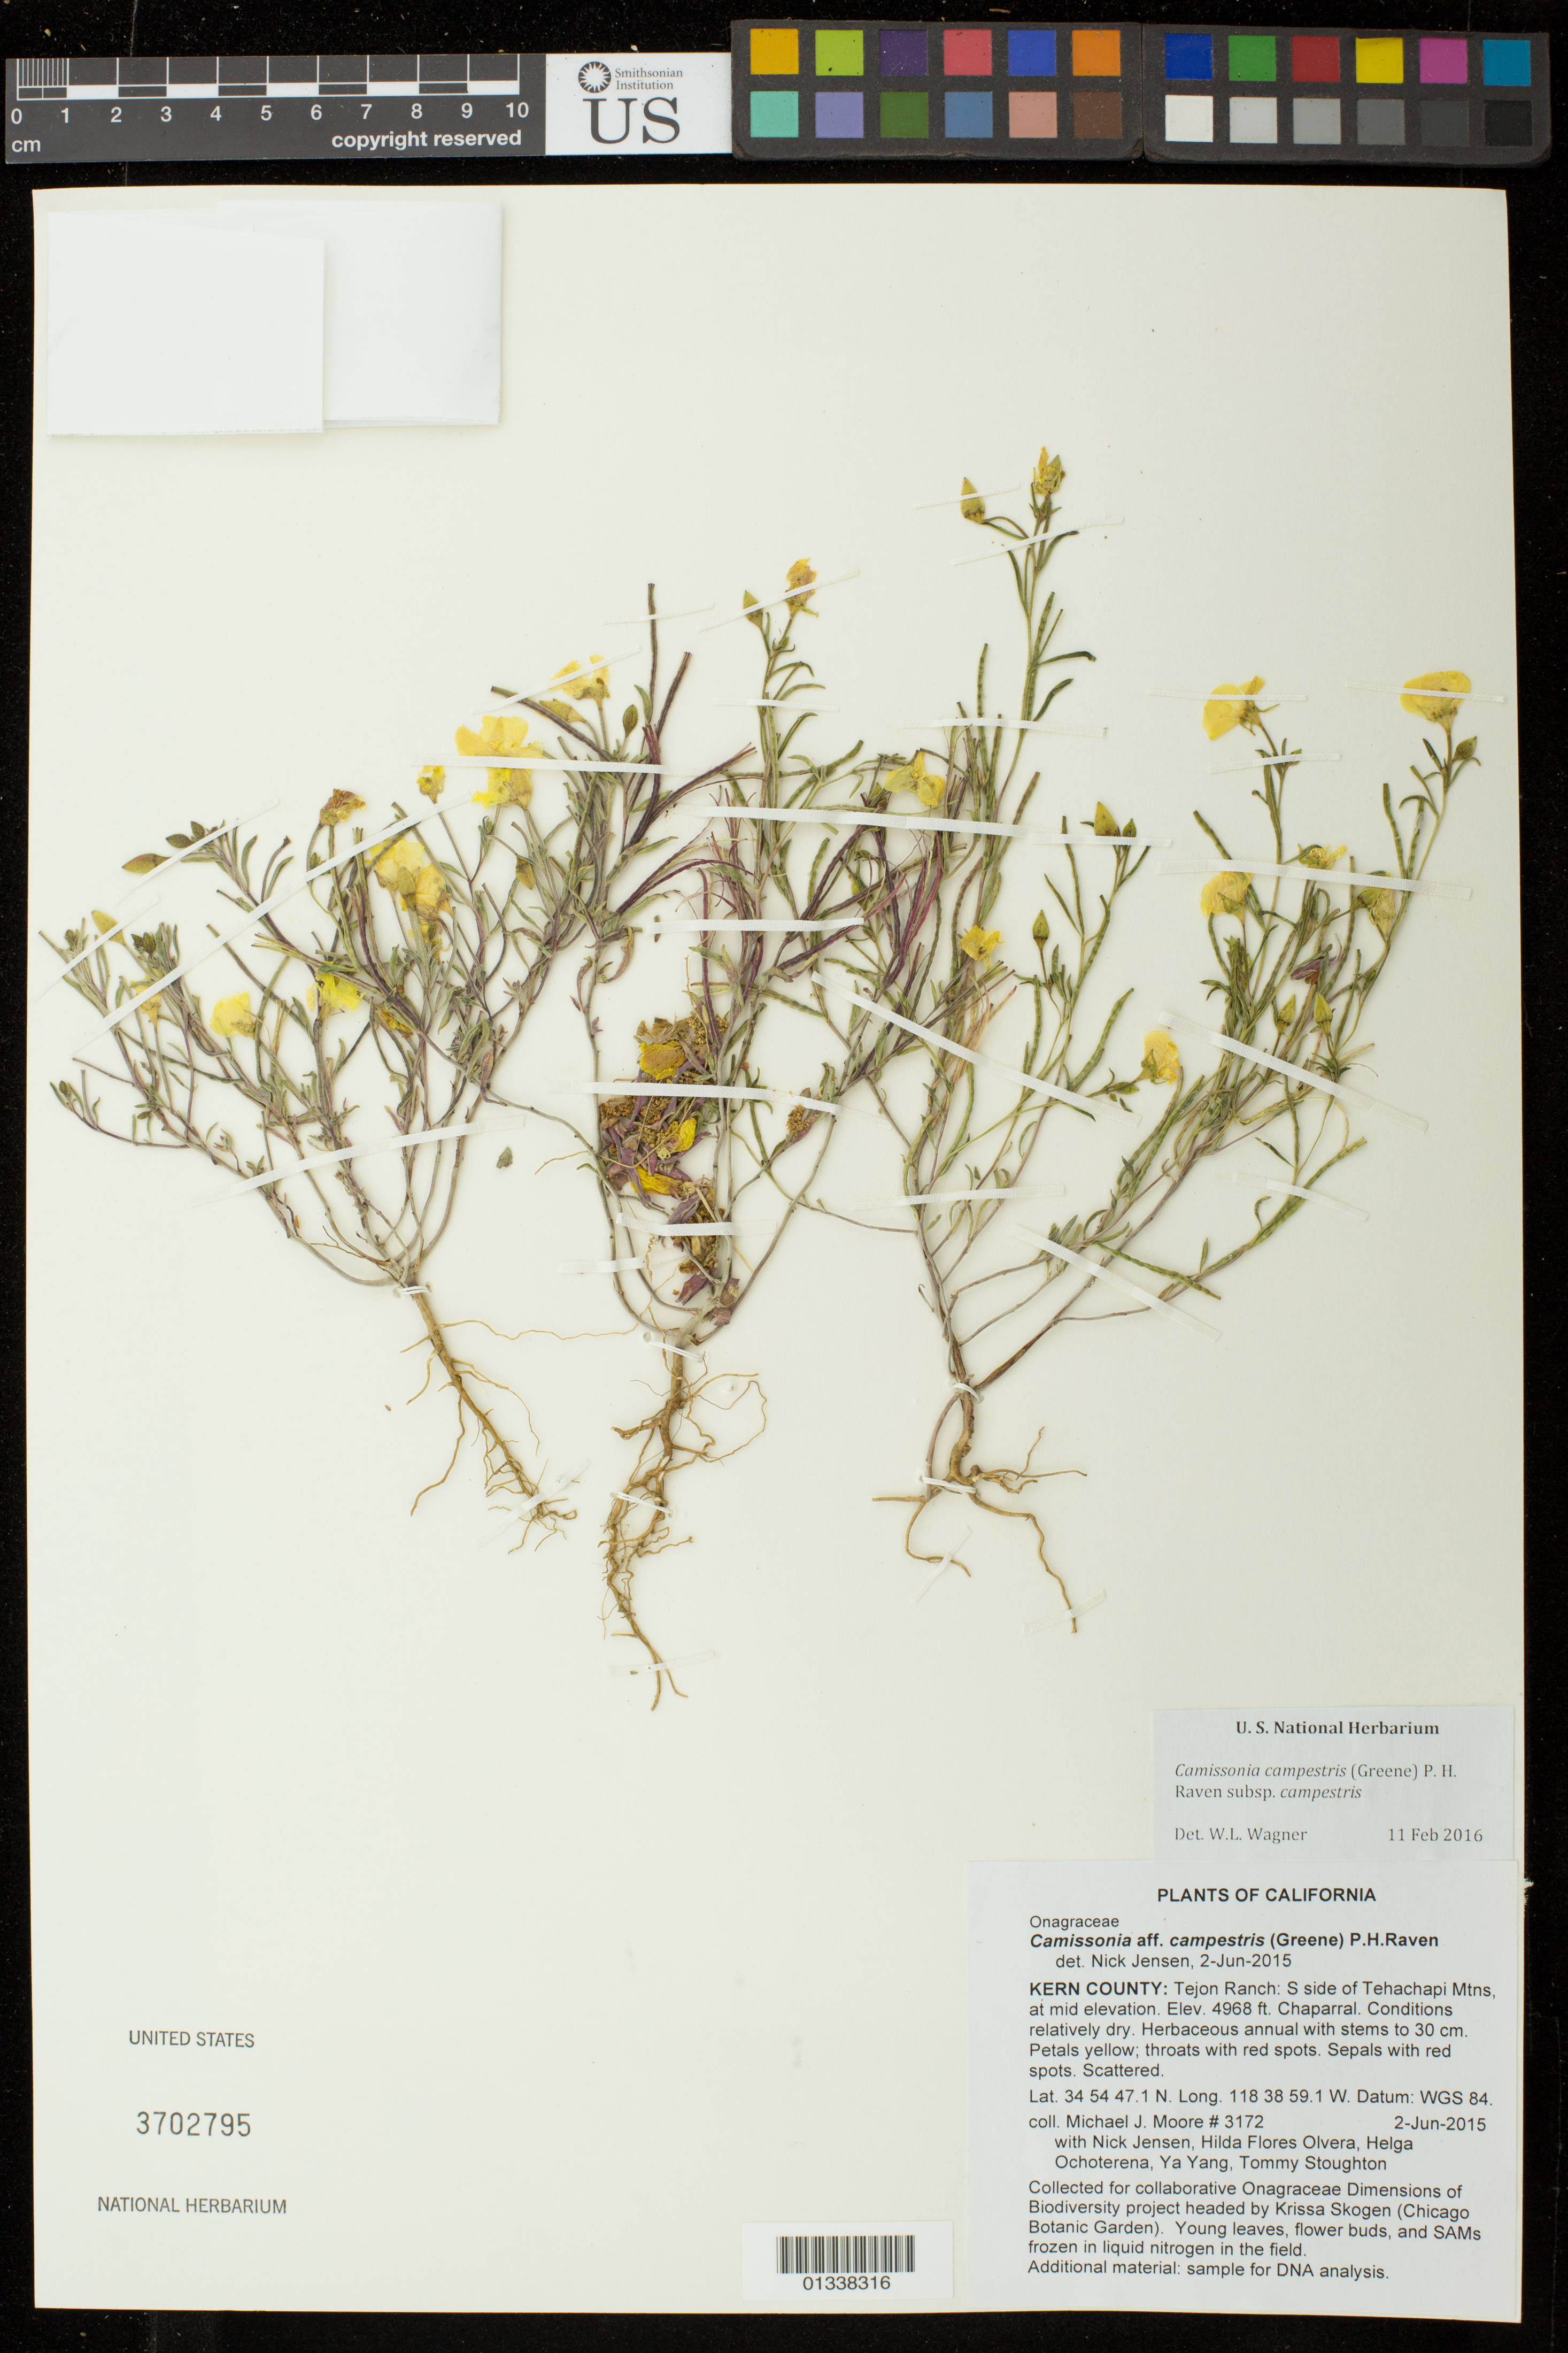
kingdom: Plantae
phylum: Tracheophyta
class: Magnoliopsida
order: Myrtales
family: Onagraceae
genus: Camissonia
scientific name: Camissonia campestris subsp. campestris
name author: (Greene) P.H. Raven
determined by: Wagner, W. L., (BOT), Smithsonian Institution - National Museum of Natural History (UNITED STATES)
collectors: M. J. Moore, N. Jensen, H. Flores Olvera, H. Ochoterena-B., Y. Yang & T. Stoughton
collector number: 3172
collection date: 2015-06-02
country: United States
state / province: California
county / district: Kern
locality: Tejon Ranch: S side of Tehachapi Mtns, at mid elevation.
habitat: Chaparral. Conditions relatively dry.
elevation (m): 1514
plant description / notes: Collected for collaborative Onagraceae Dimensions of Biodiversity project headed by Krissa Skogen (Chicago Botanic Garden). Young leaves, flower buds, and SAMs frozen in liquid nitrogen in the field.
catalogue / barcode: US 3702795